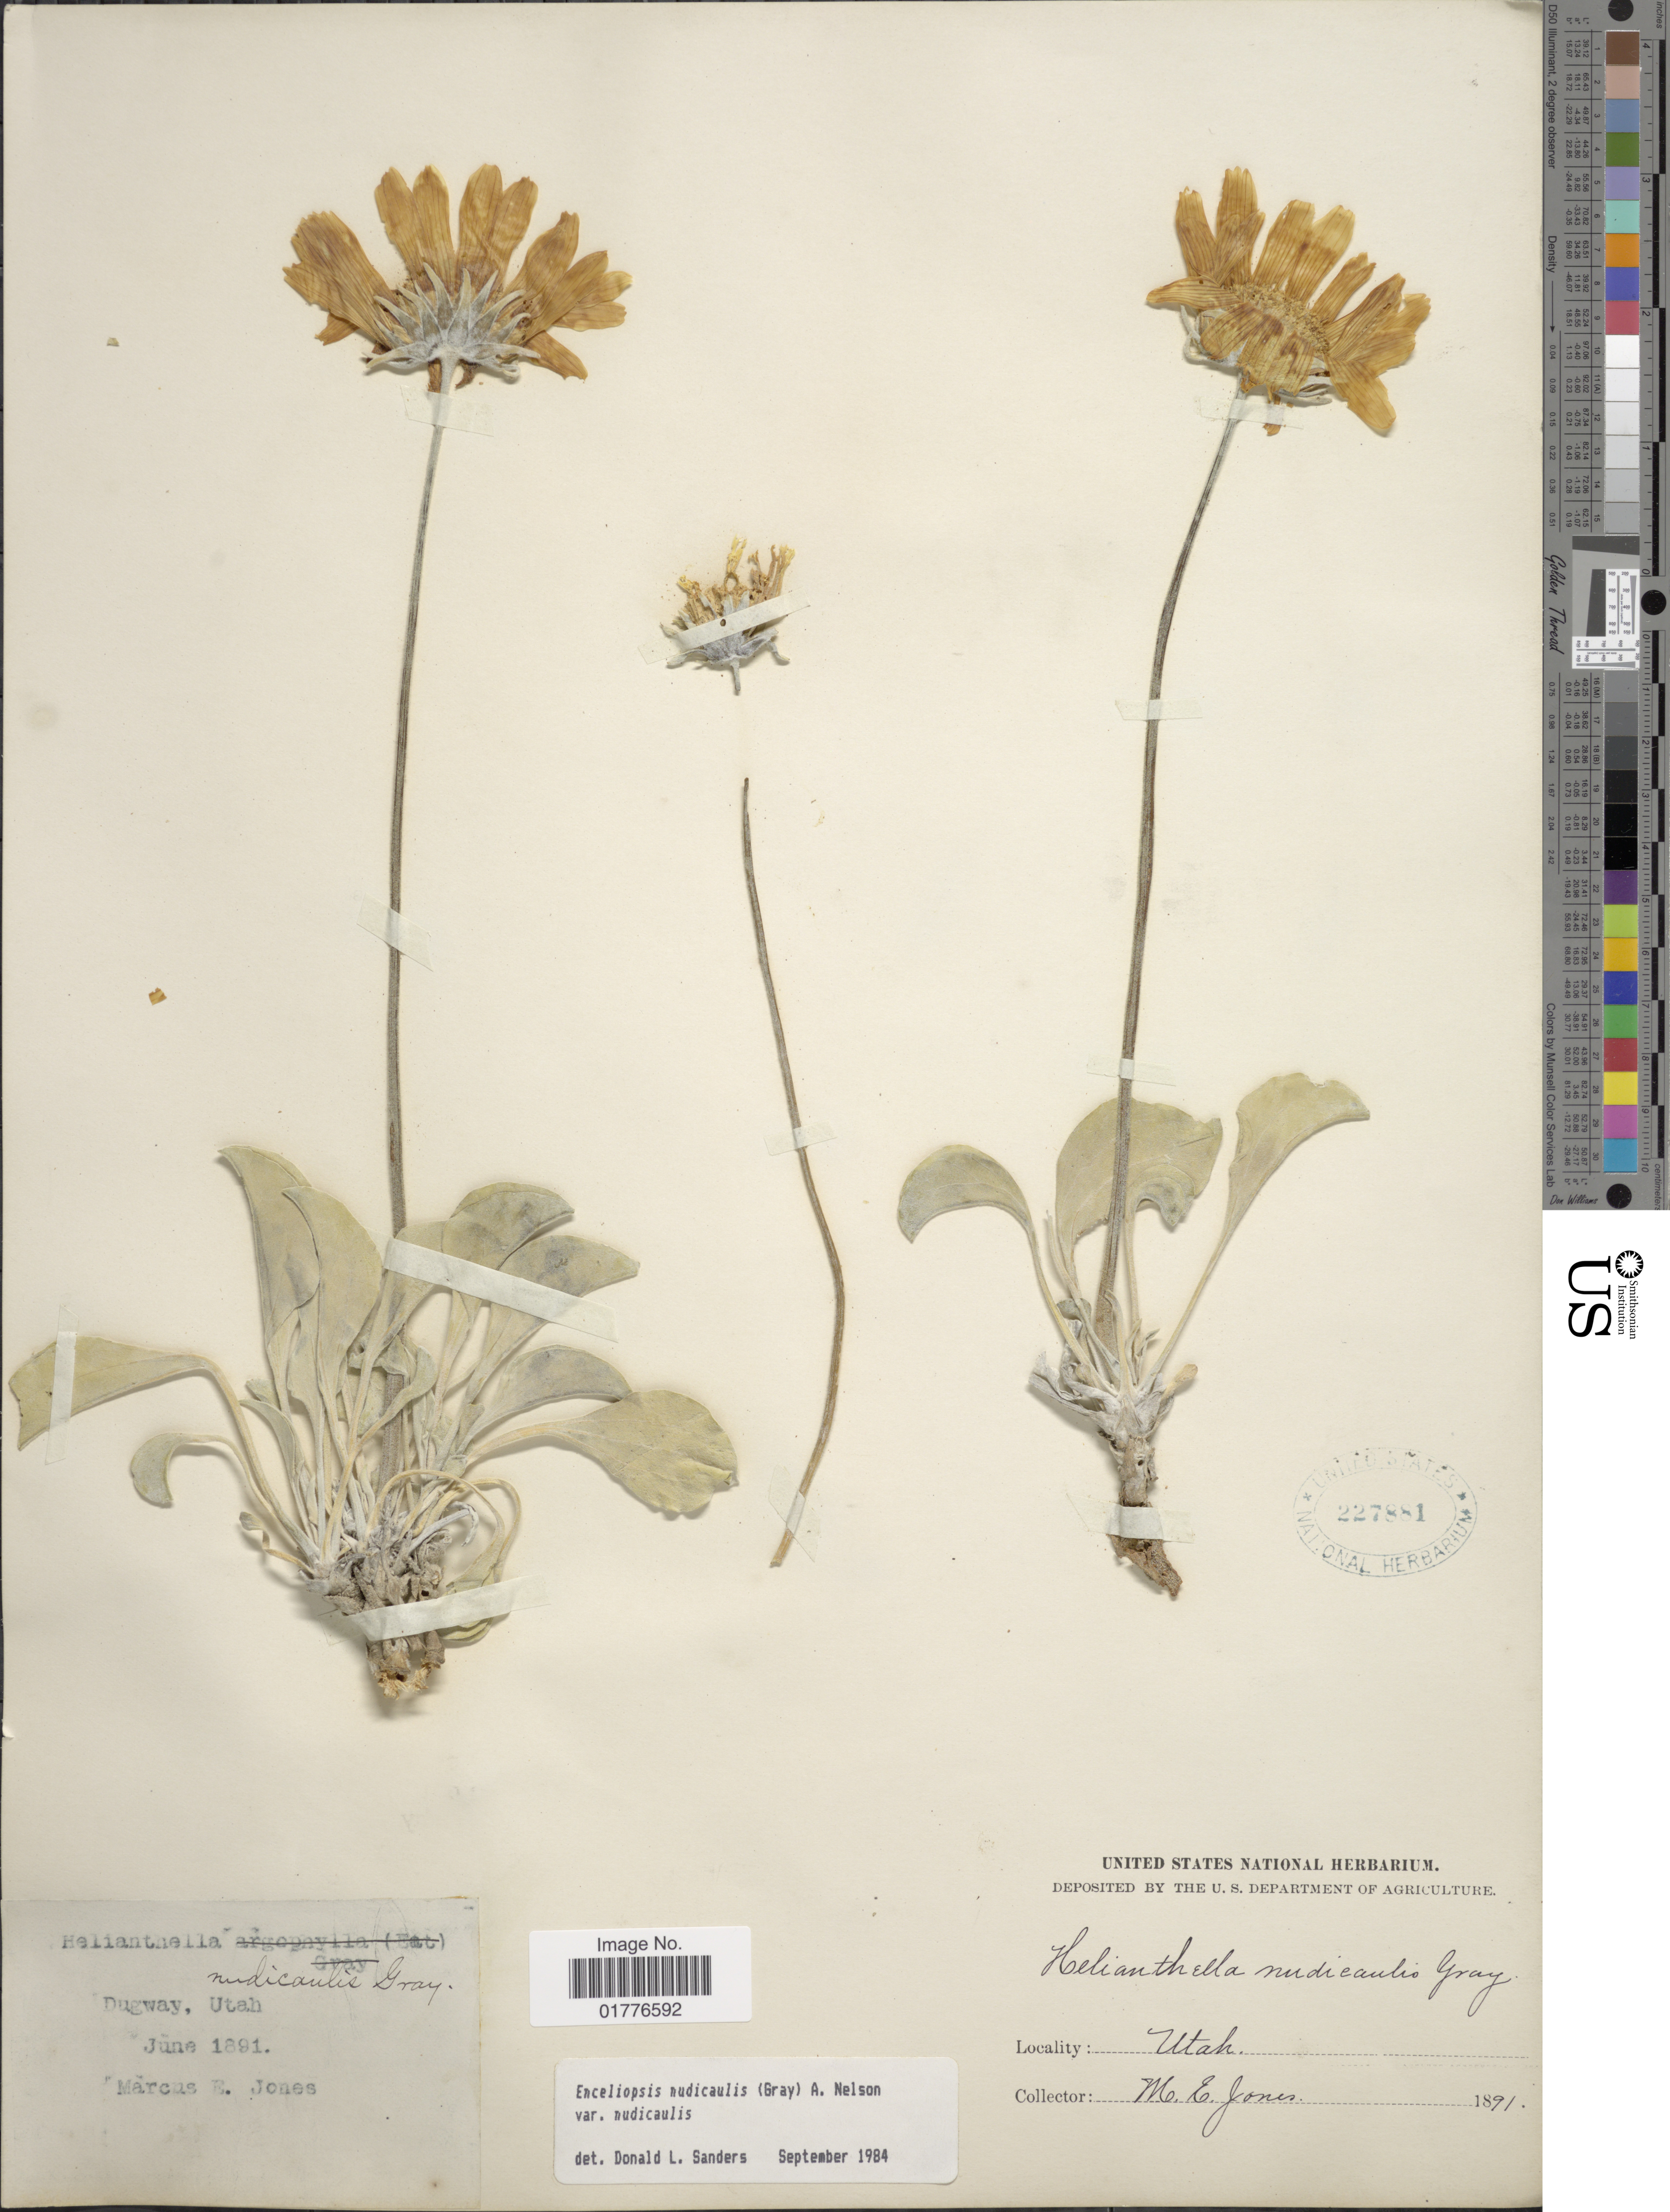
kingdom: Plantae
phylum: Tracheophyta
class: Magnoliopsida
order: Asterales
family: Asteraceae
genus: Enceliopsis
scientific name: Enceliopsis nudicaulis var. nudicaulis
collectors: M. E. Jones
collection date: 1891-06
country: United States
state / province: Utah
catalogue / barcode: US 227881